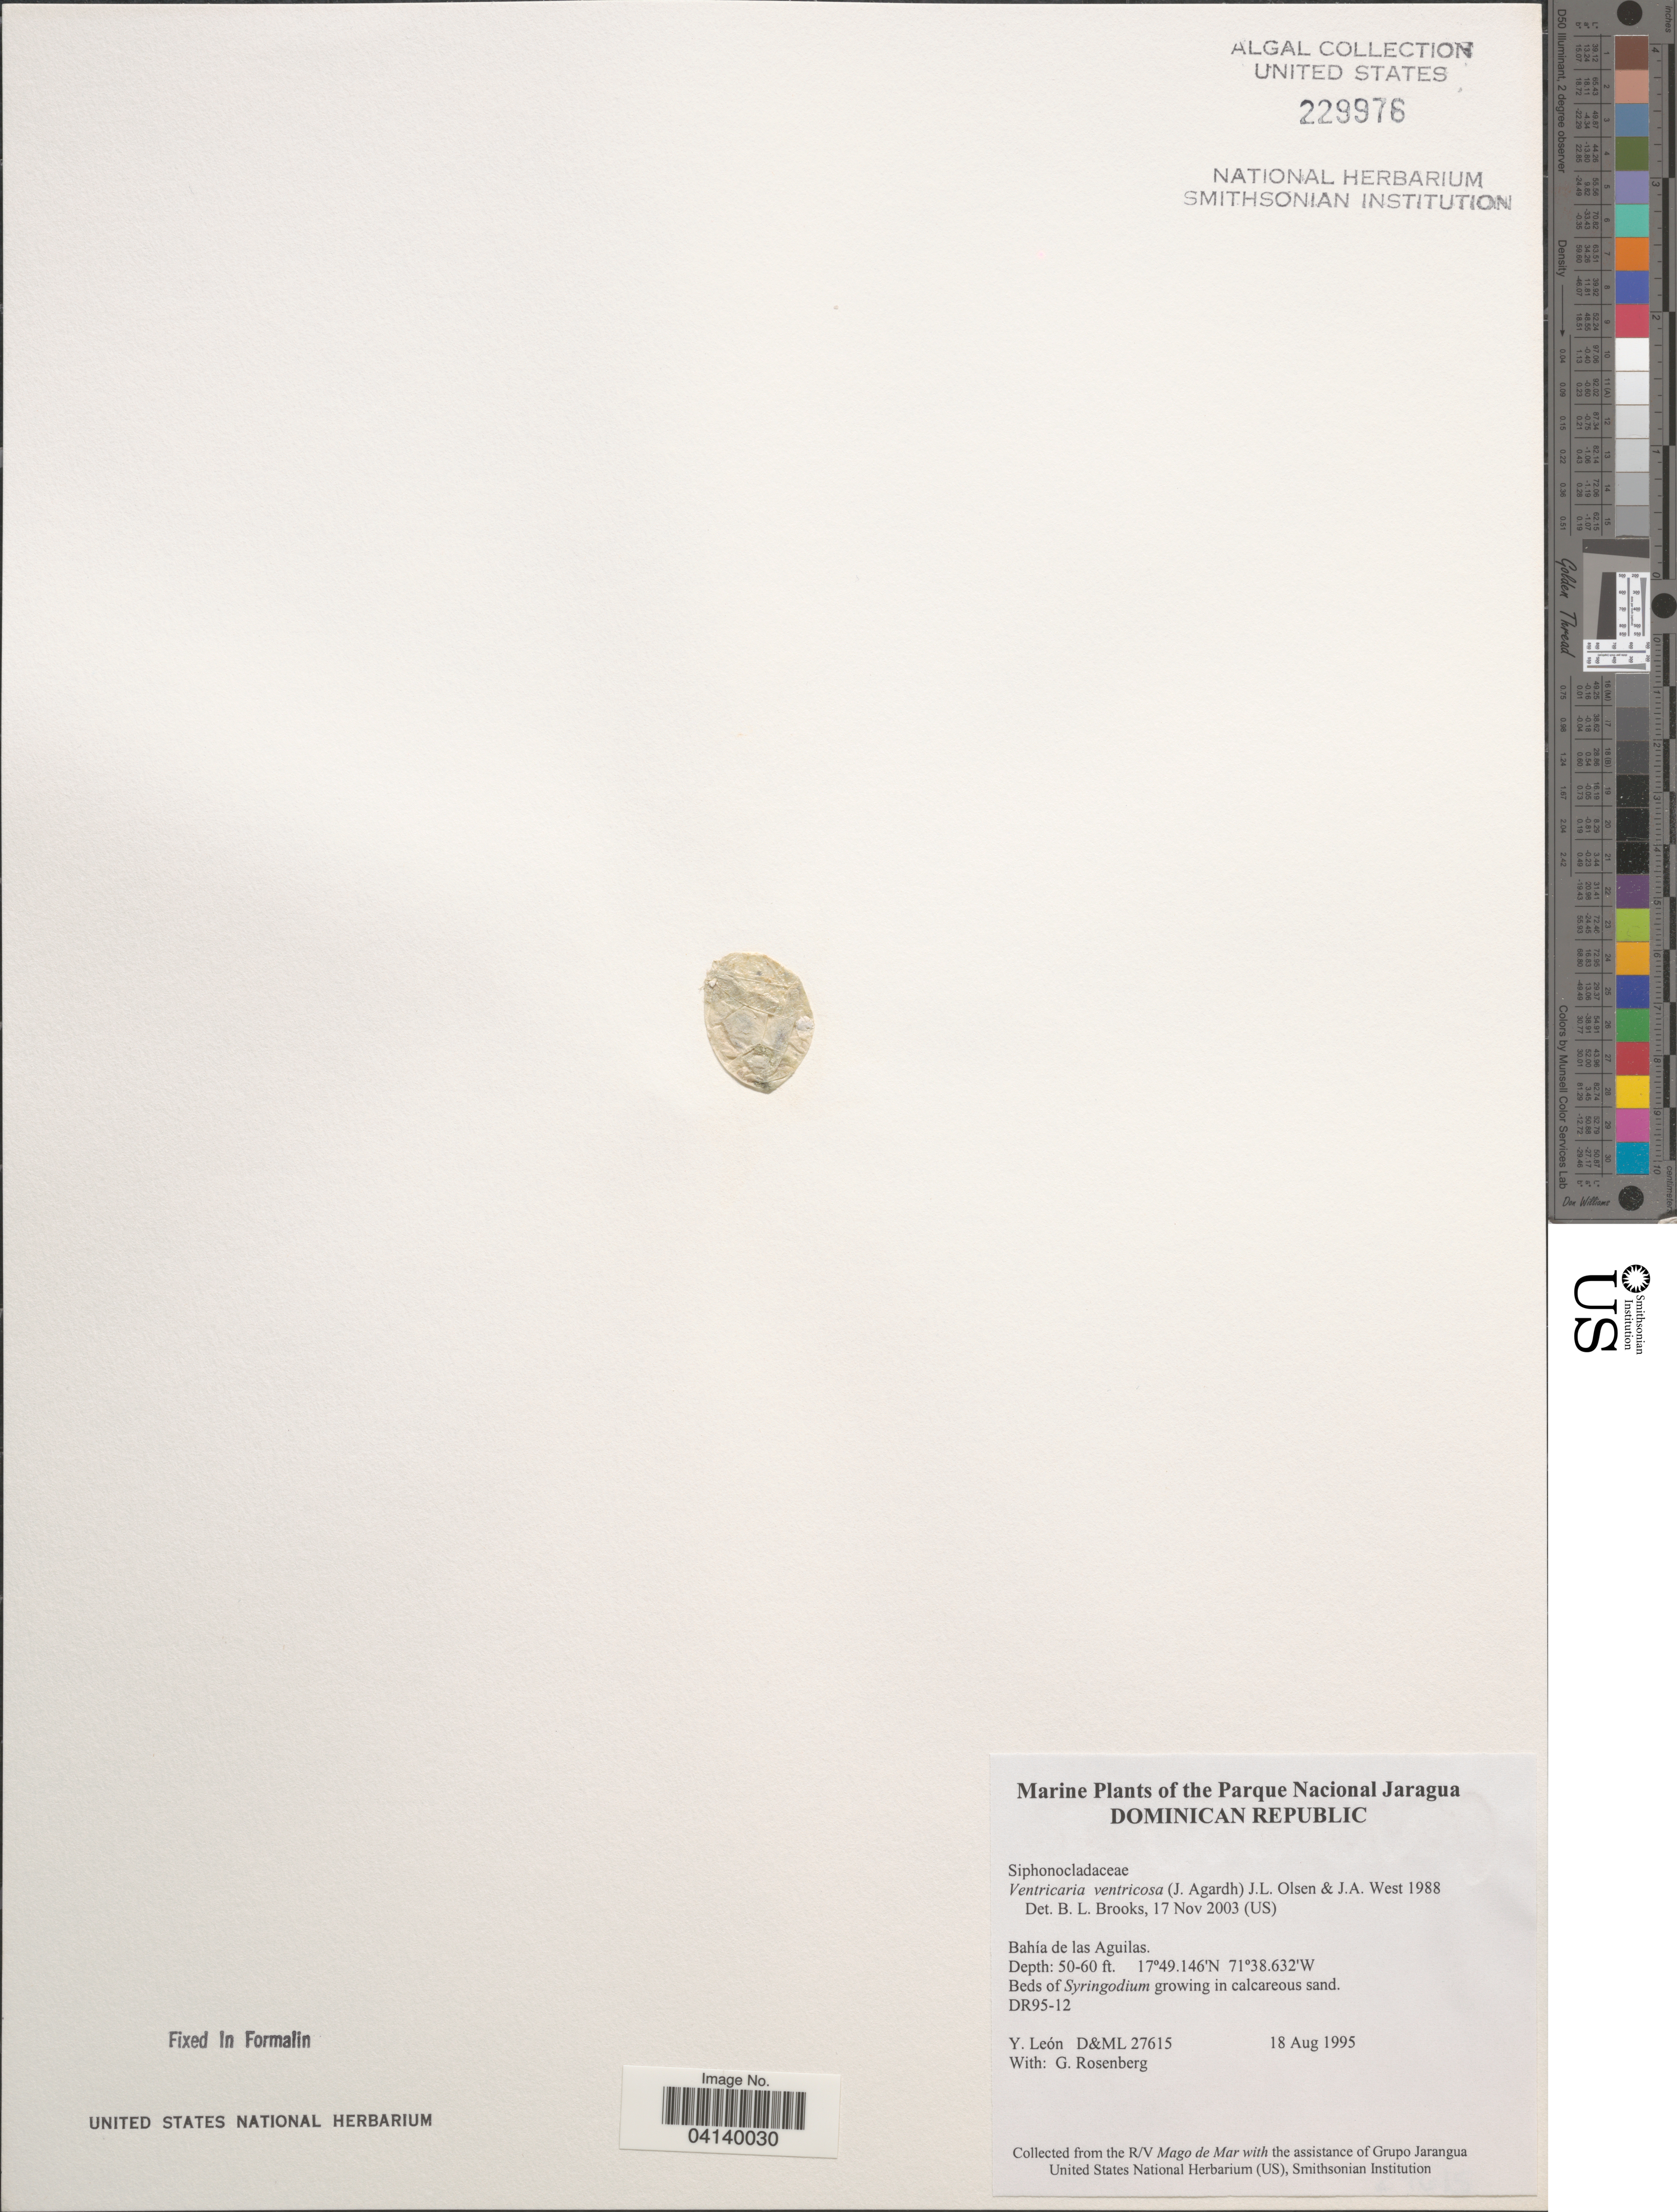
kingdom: Plantae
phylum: Chlorophyta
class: Ulvophyceae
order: Siphonocladales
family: Valoniaceae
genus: Valonia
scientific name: Valonia ventricosa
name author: J. Agardh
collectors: Y. León & G. Rosenberg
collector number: D&ML27615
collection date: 1995-08-18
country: Dominican Republic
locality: Parque Nacional Jaragua. Bahía de las Aguilas.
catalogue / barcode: US 229976